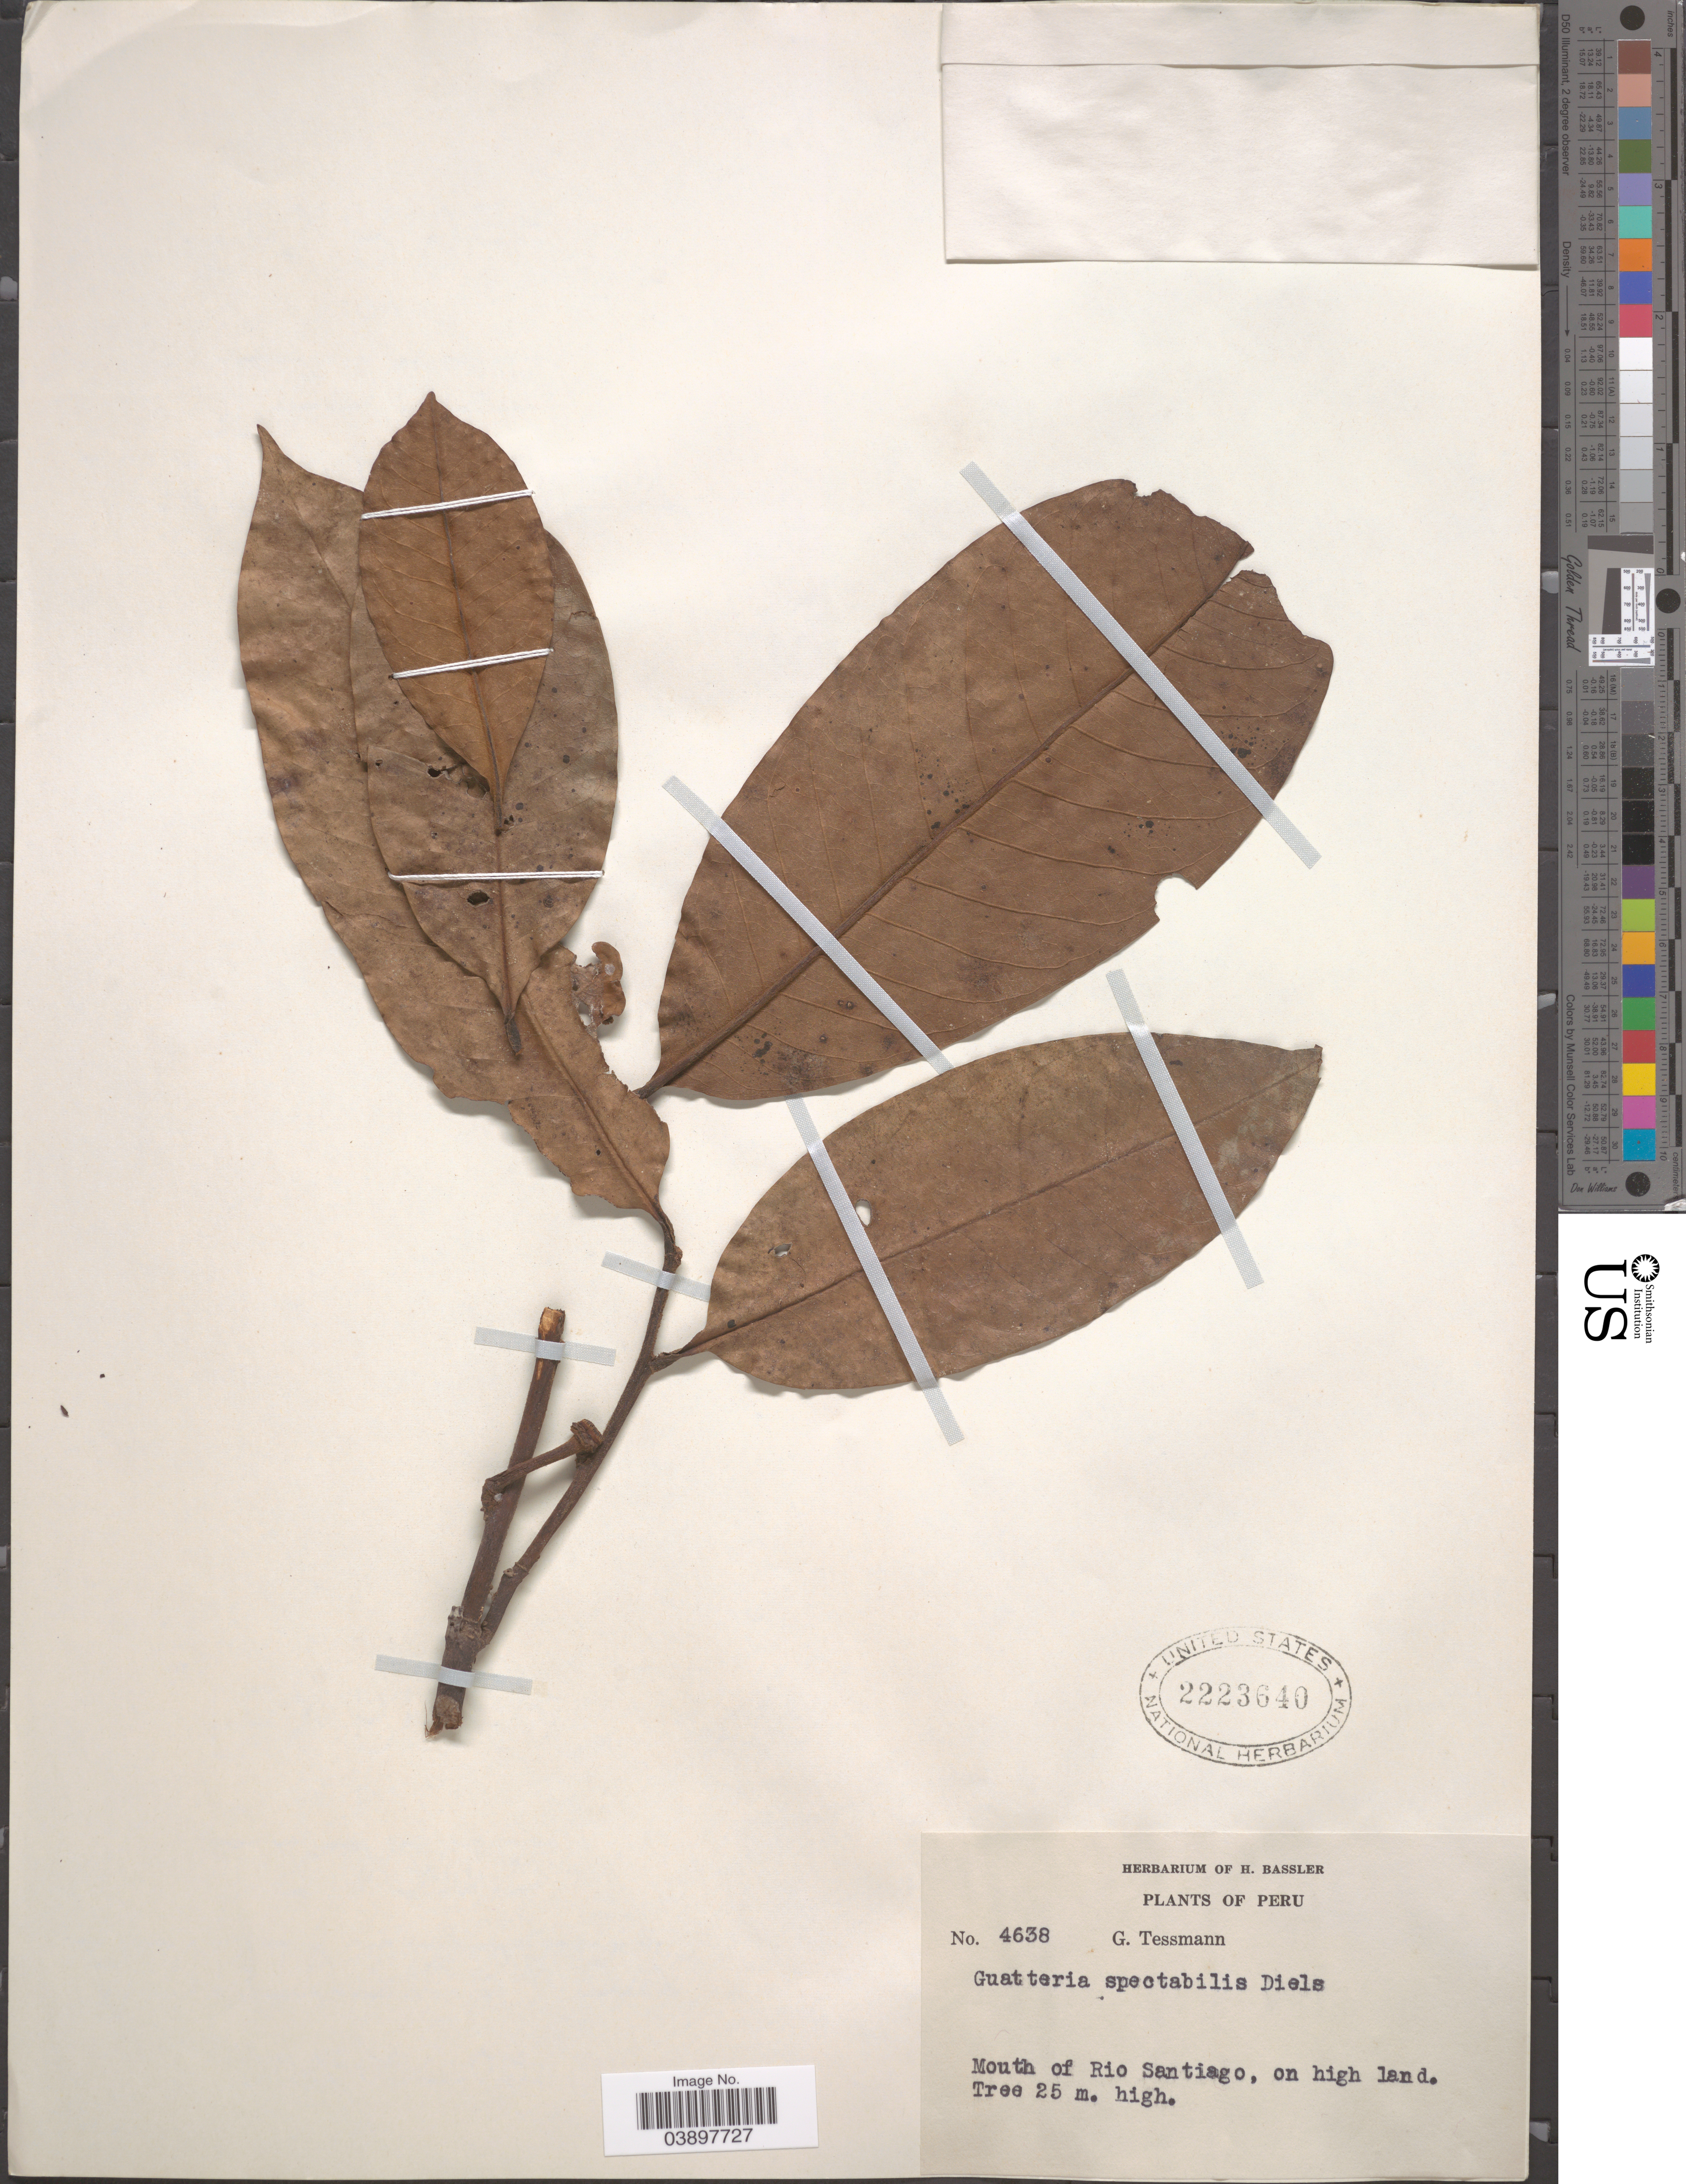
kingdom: Plantae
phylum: Tracheophyta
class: Magnoliopsida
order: Magnoliales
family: Annonaceae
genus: Guatteria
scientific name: Guatteria spectabilis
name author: Diels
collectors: G. Tessmann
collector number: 4638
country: Peru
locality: Mouth of Rio Santago.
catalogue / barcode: US 2223640